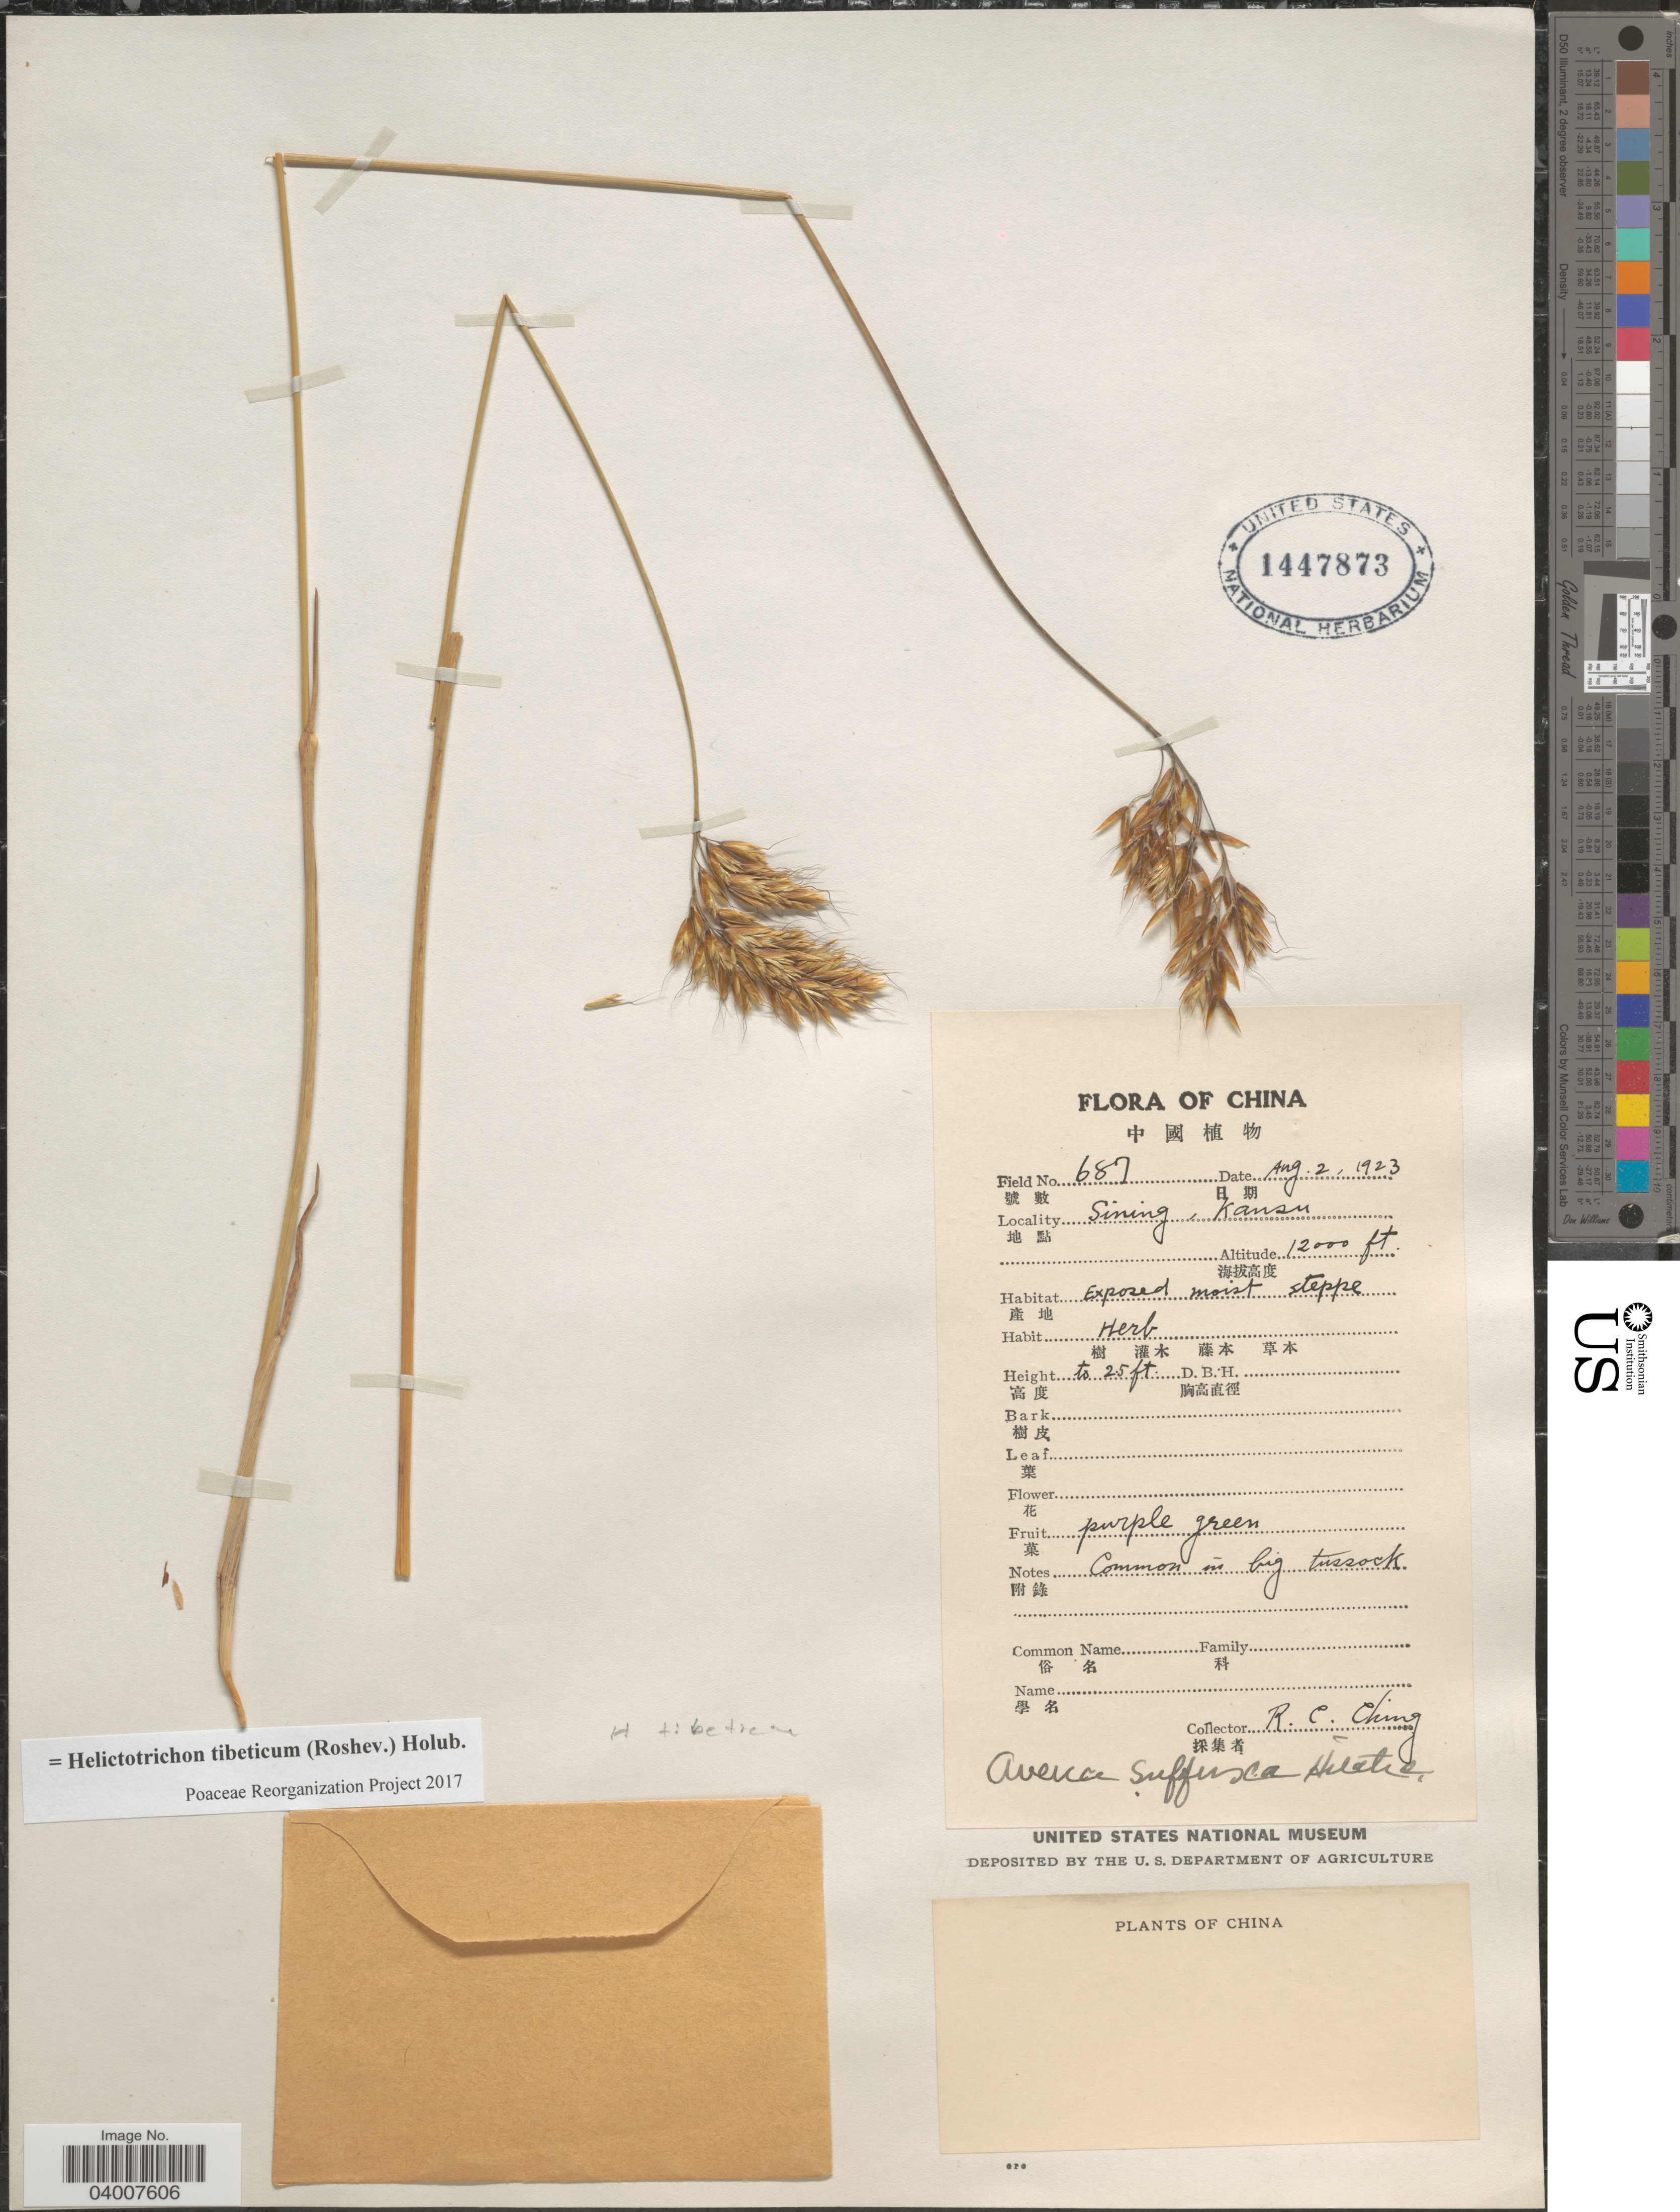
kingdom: Plantae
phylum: Tracheophyta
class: Liliopsida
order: Poales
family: Poaceae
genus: Helictotrichon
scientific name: Helictotrichon tibeticum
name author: (Roshev.) Holub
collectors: R. C. Ching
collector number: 687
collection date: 1923-08-02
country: China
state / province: Gansu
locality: Sining, Kansu.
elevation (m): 3658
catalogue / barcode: US 1447873